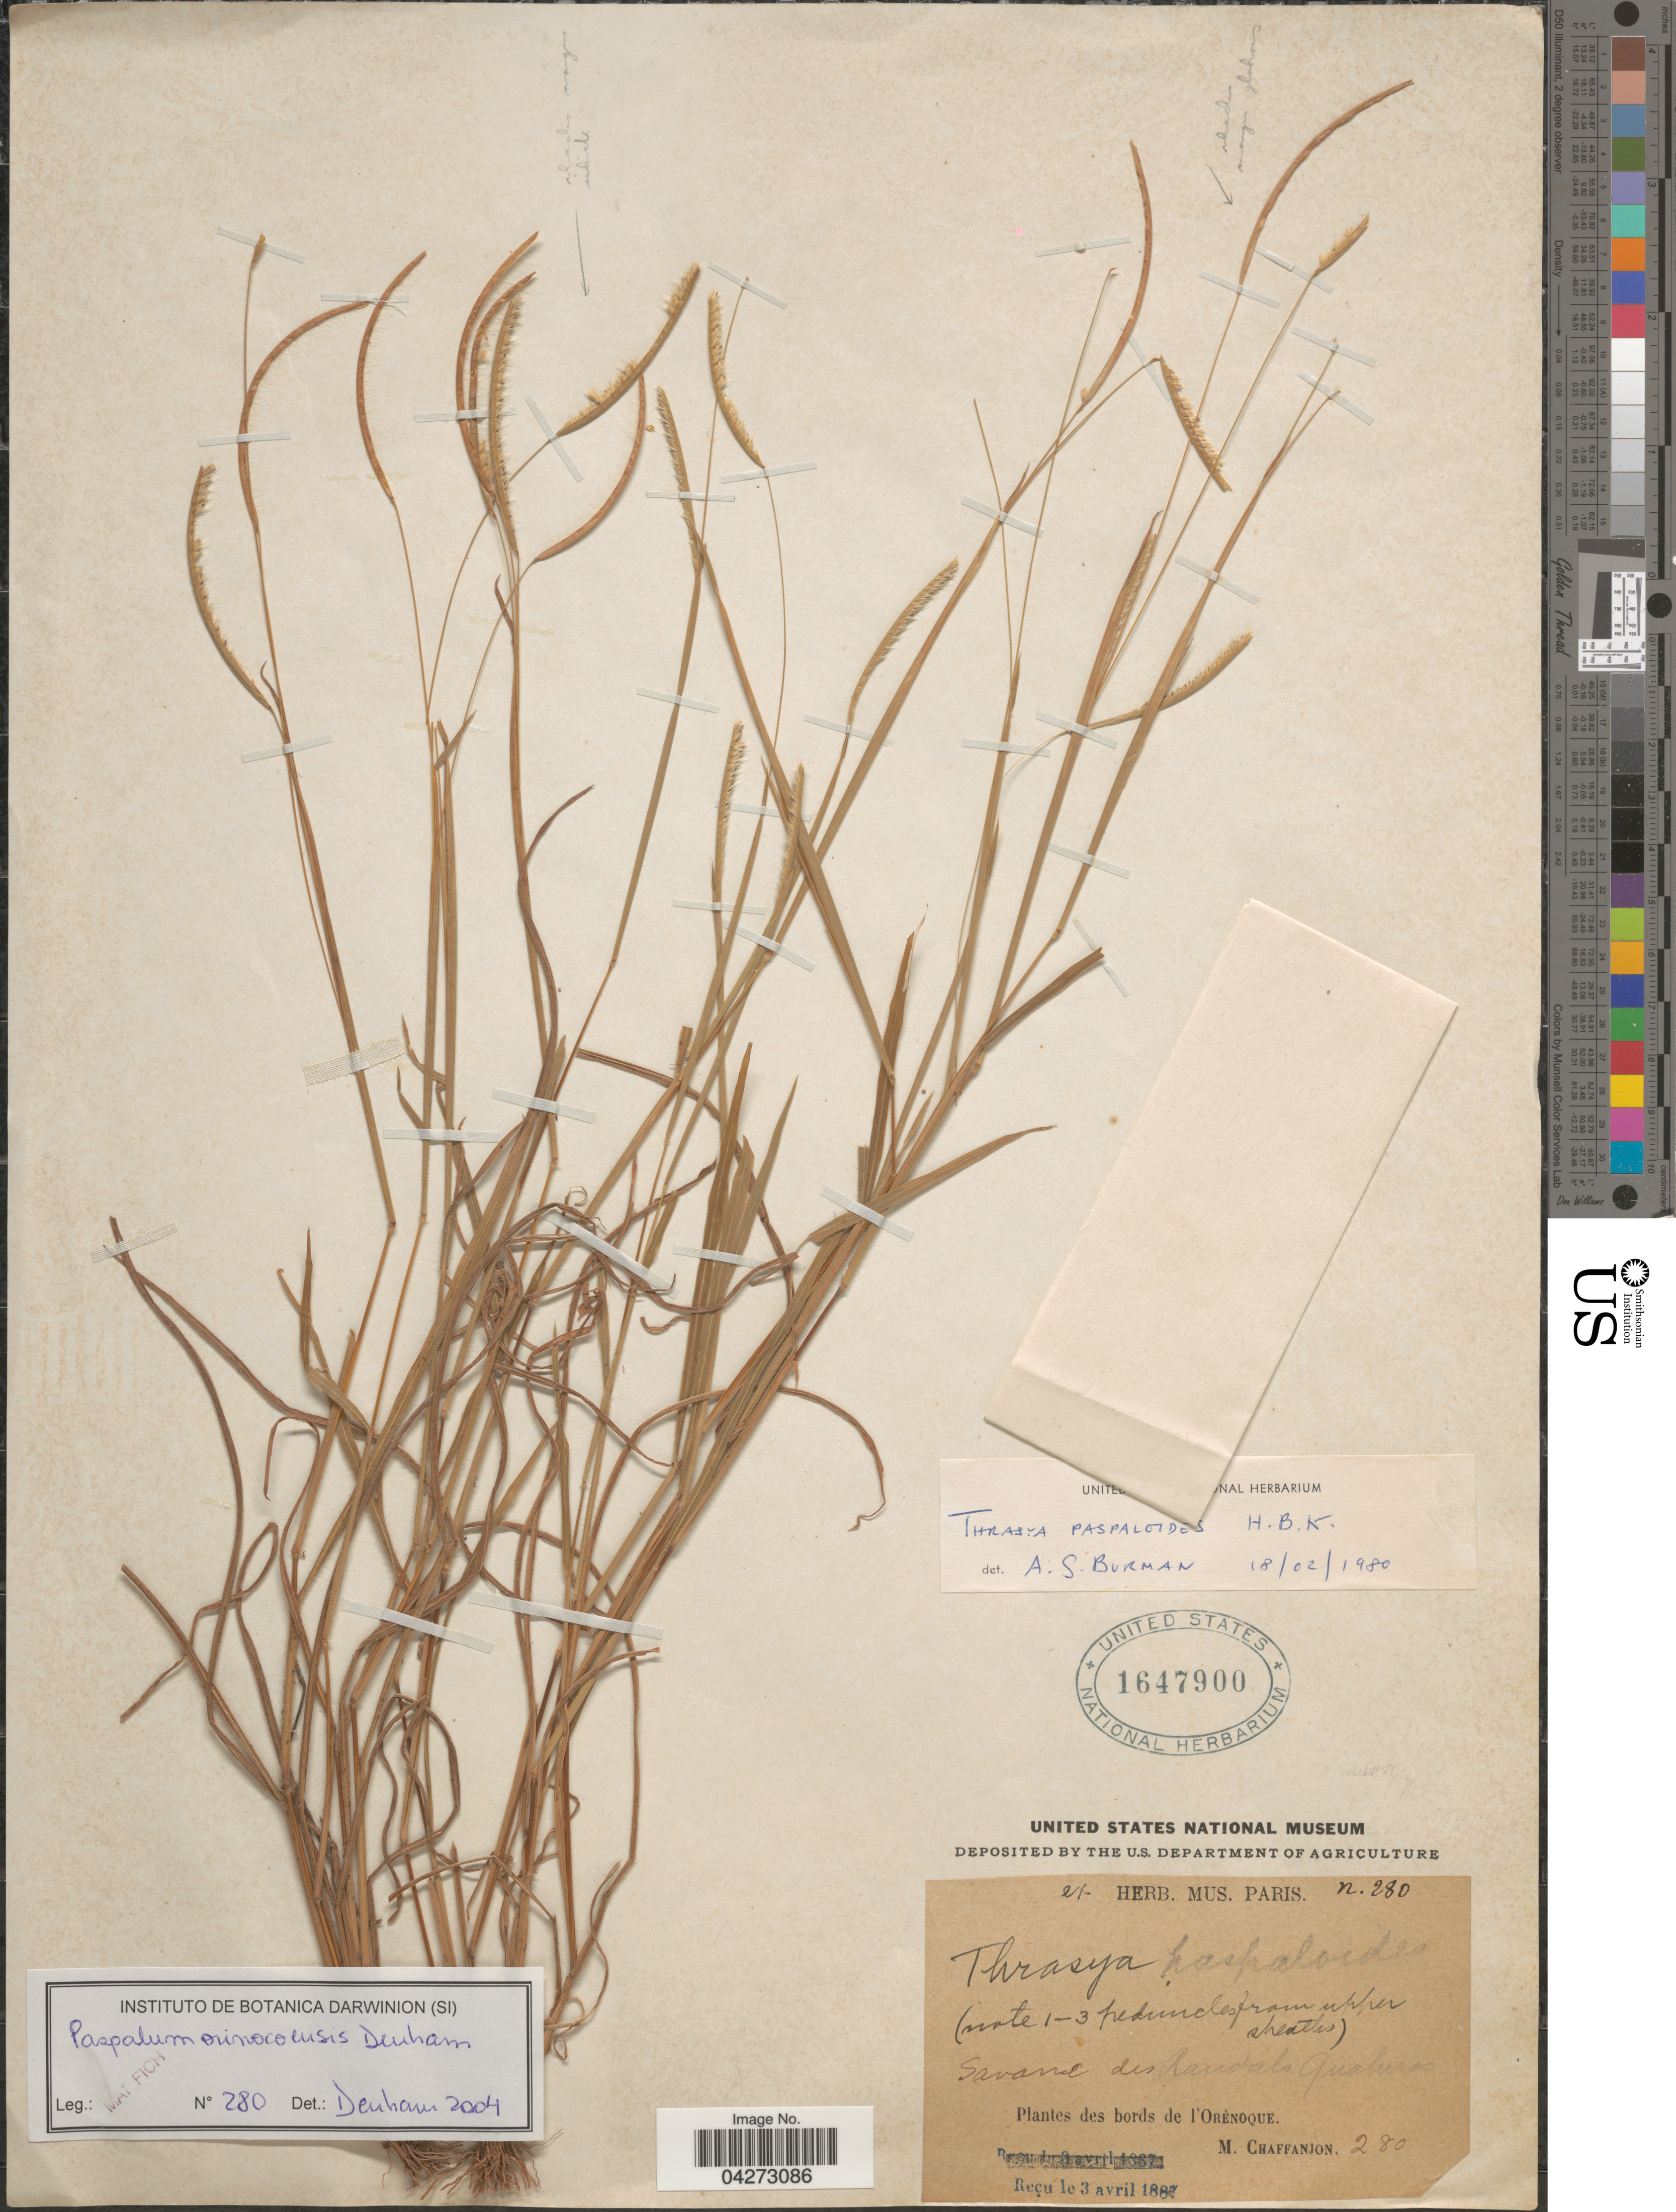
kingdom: Plantae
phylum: Tracheophyta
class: Liliopsida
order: Poales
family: Poaceae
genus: Paspalum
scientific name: Paspalum orinocense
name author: S. Denham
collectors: M. Chaffanjon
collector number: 280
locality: Savane des Randals Quaburos. [interpreted] Bords de l'Orénoque.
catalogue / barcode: US 1647900